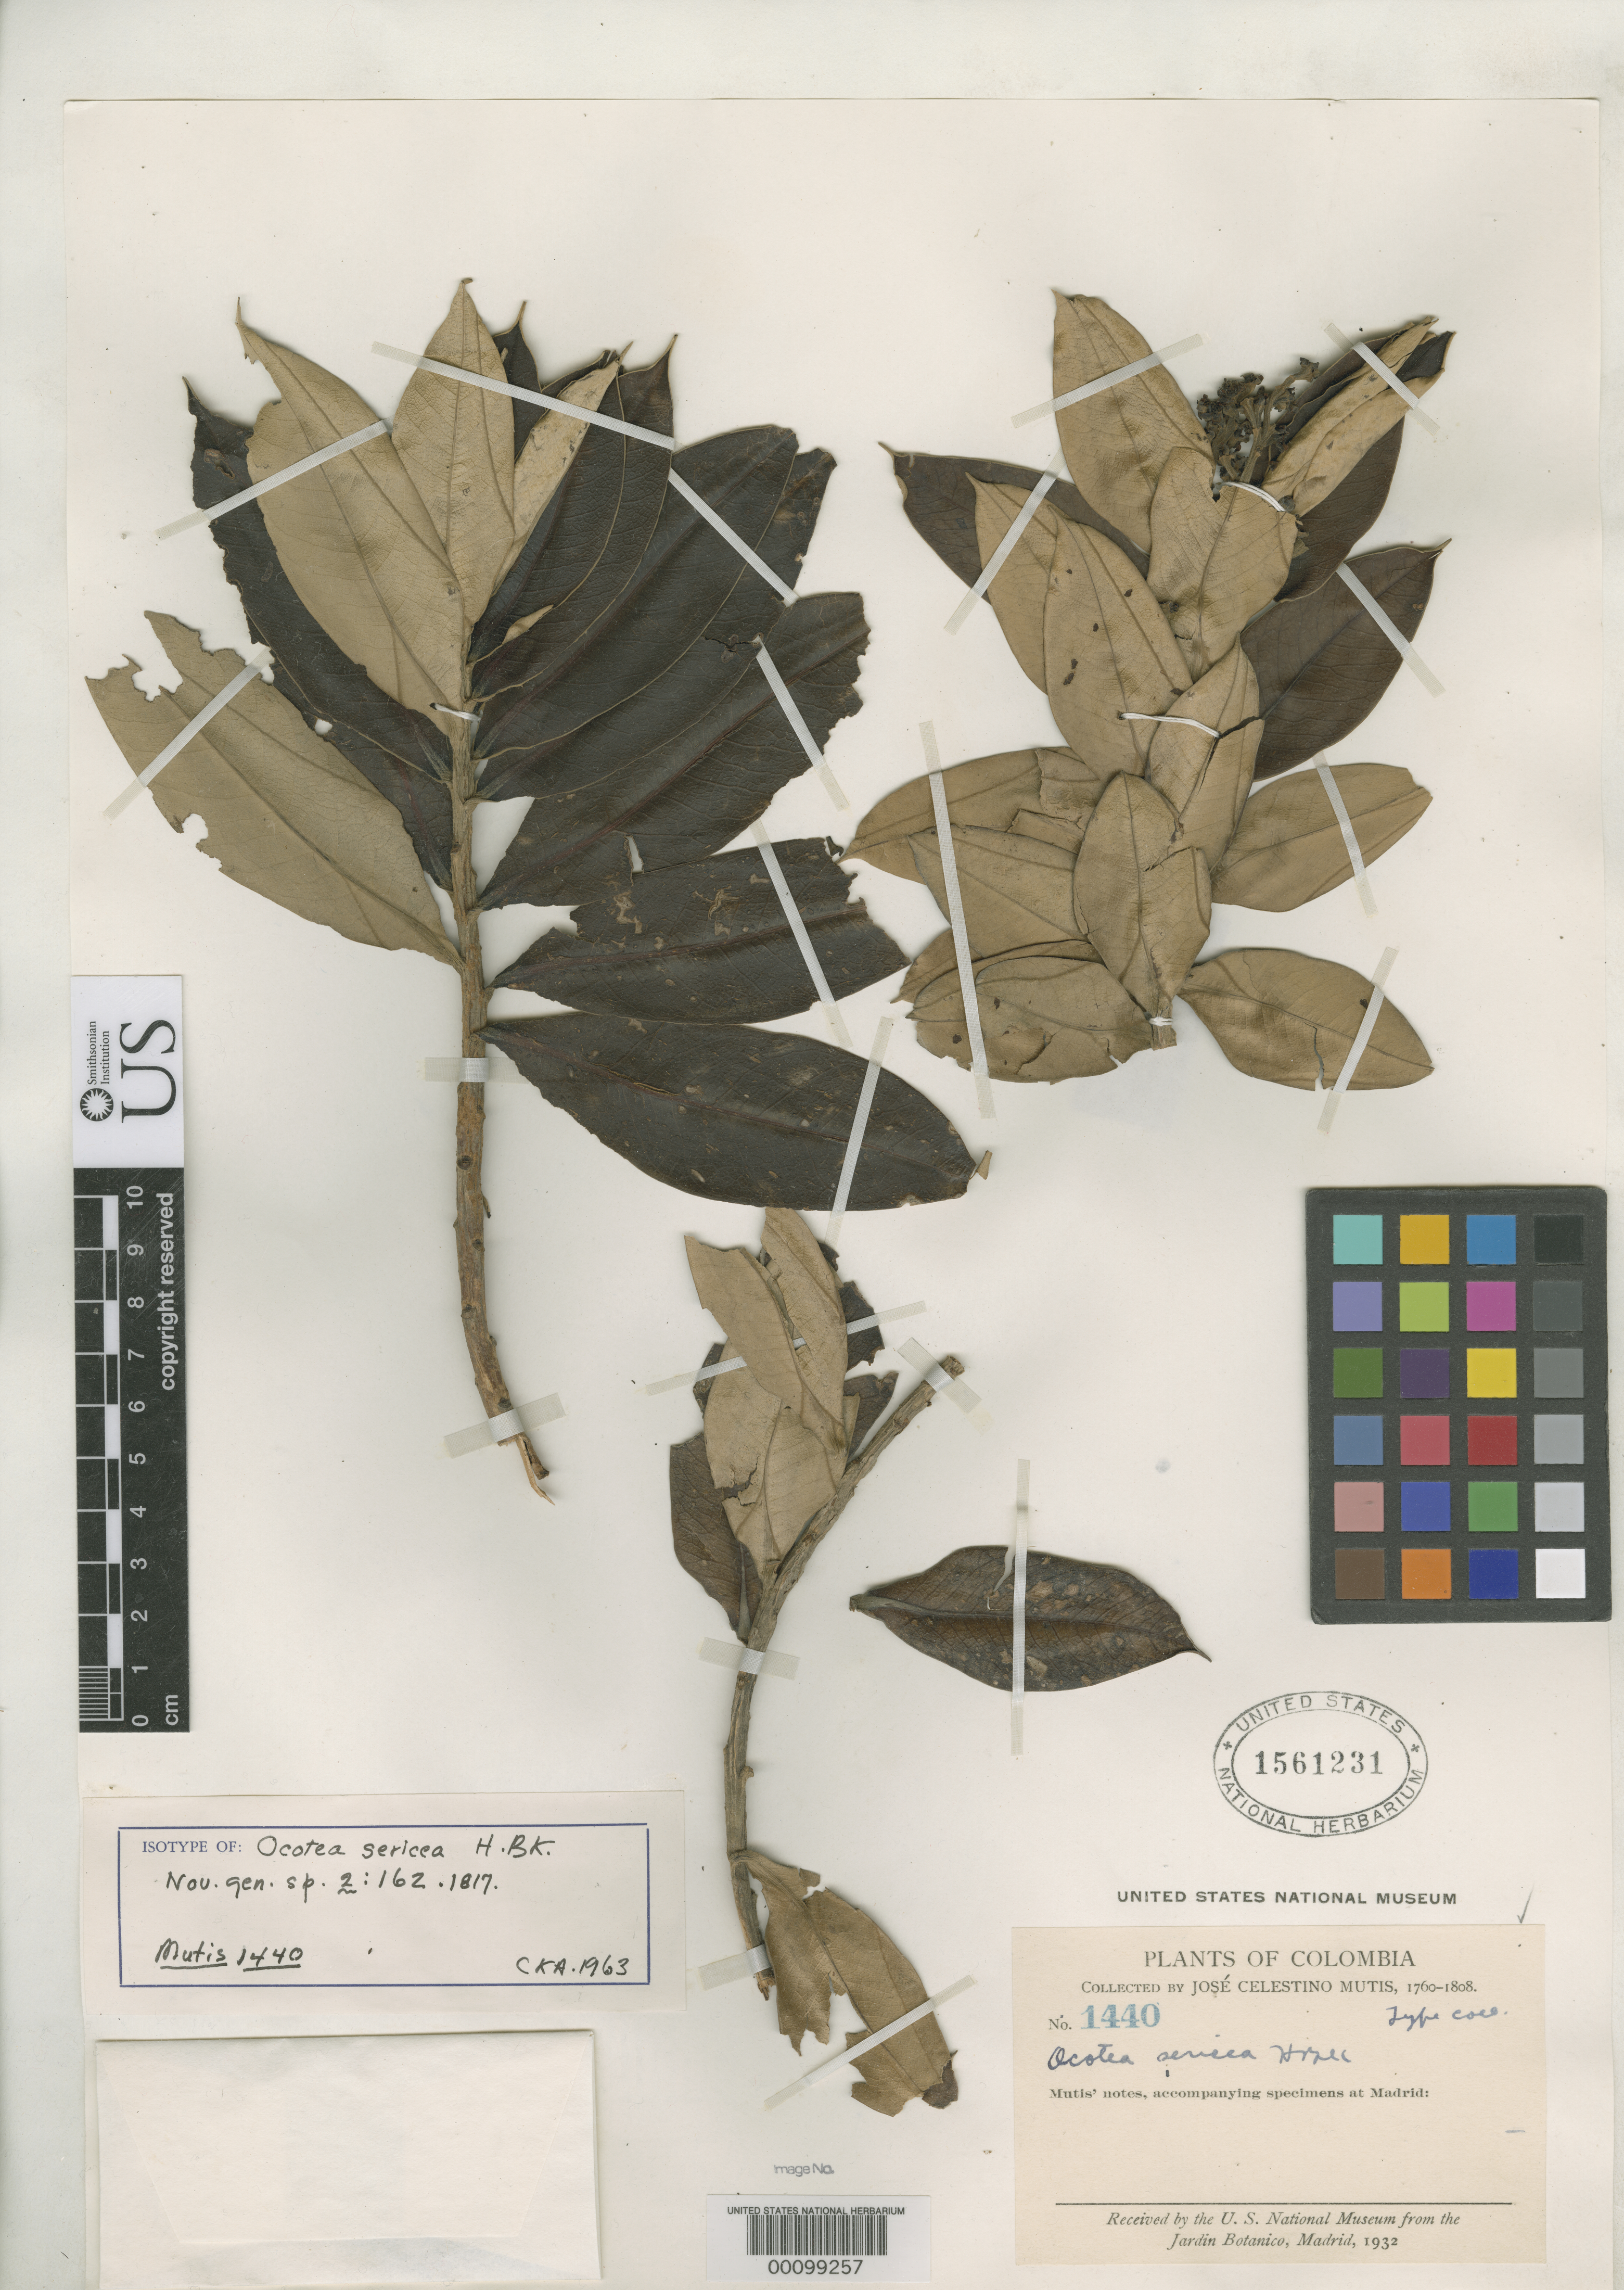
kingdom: Plantae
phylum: Tracheophyta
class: Magnoliopsida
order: Laurales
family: Lauraceae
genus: Ocotea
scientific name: Ocotea sericea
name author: Kunth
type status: Isotype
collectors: J. C. B. Mutis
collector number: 1440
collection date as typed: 1760 to -- --- 1808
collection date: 1760/1808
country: Colombia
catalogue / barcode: US 1561231